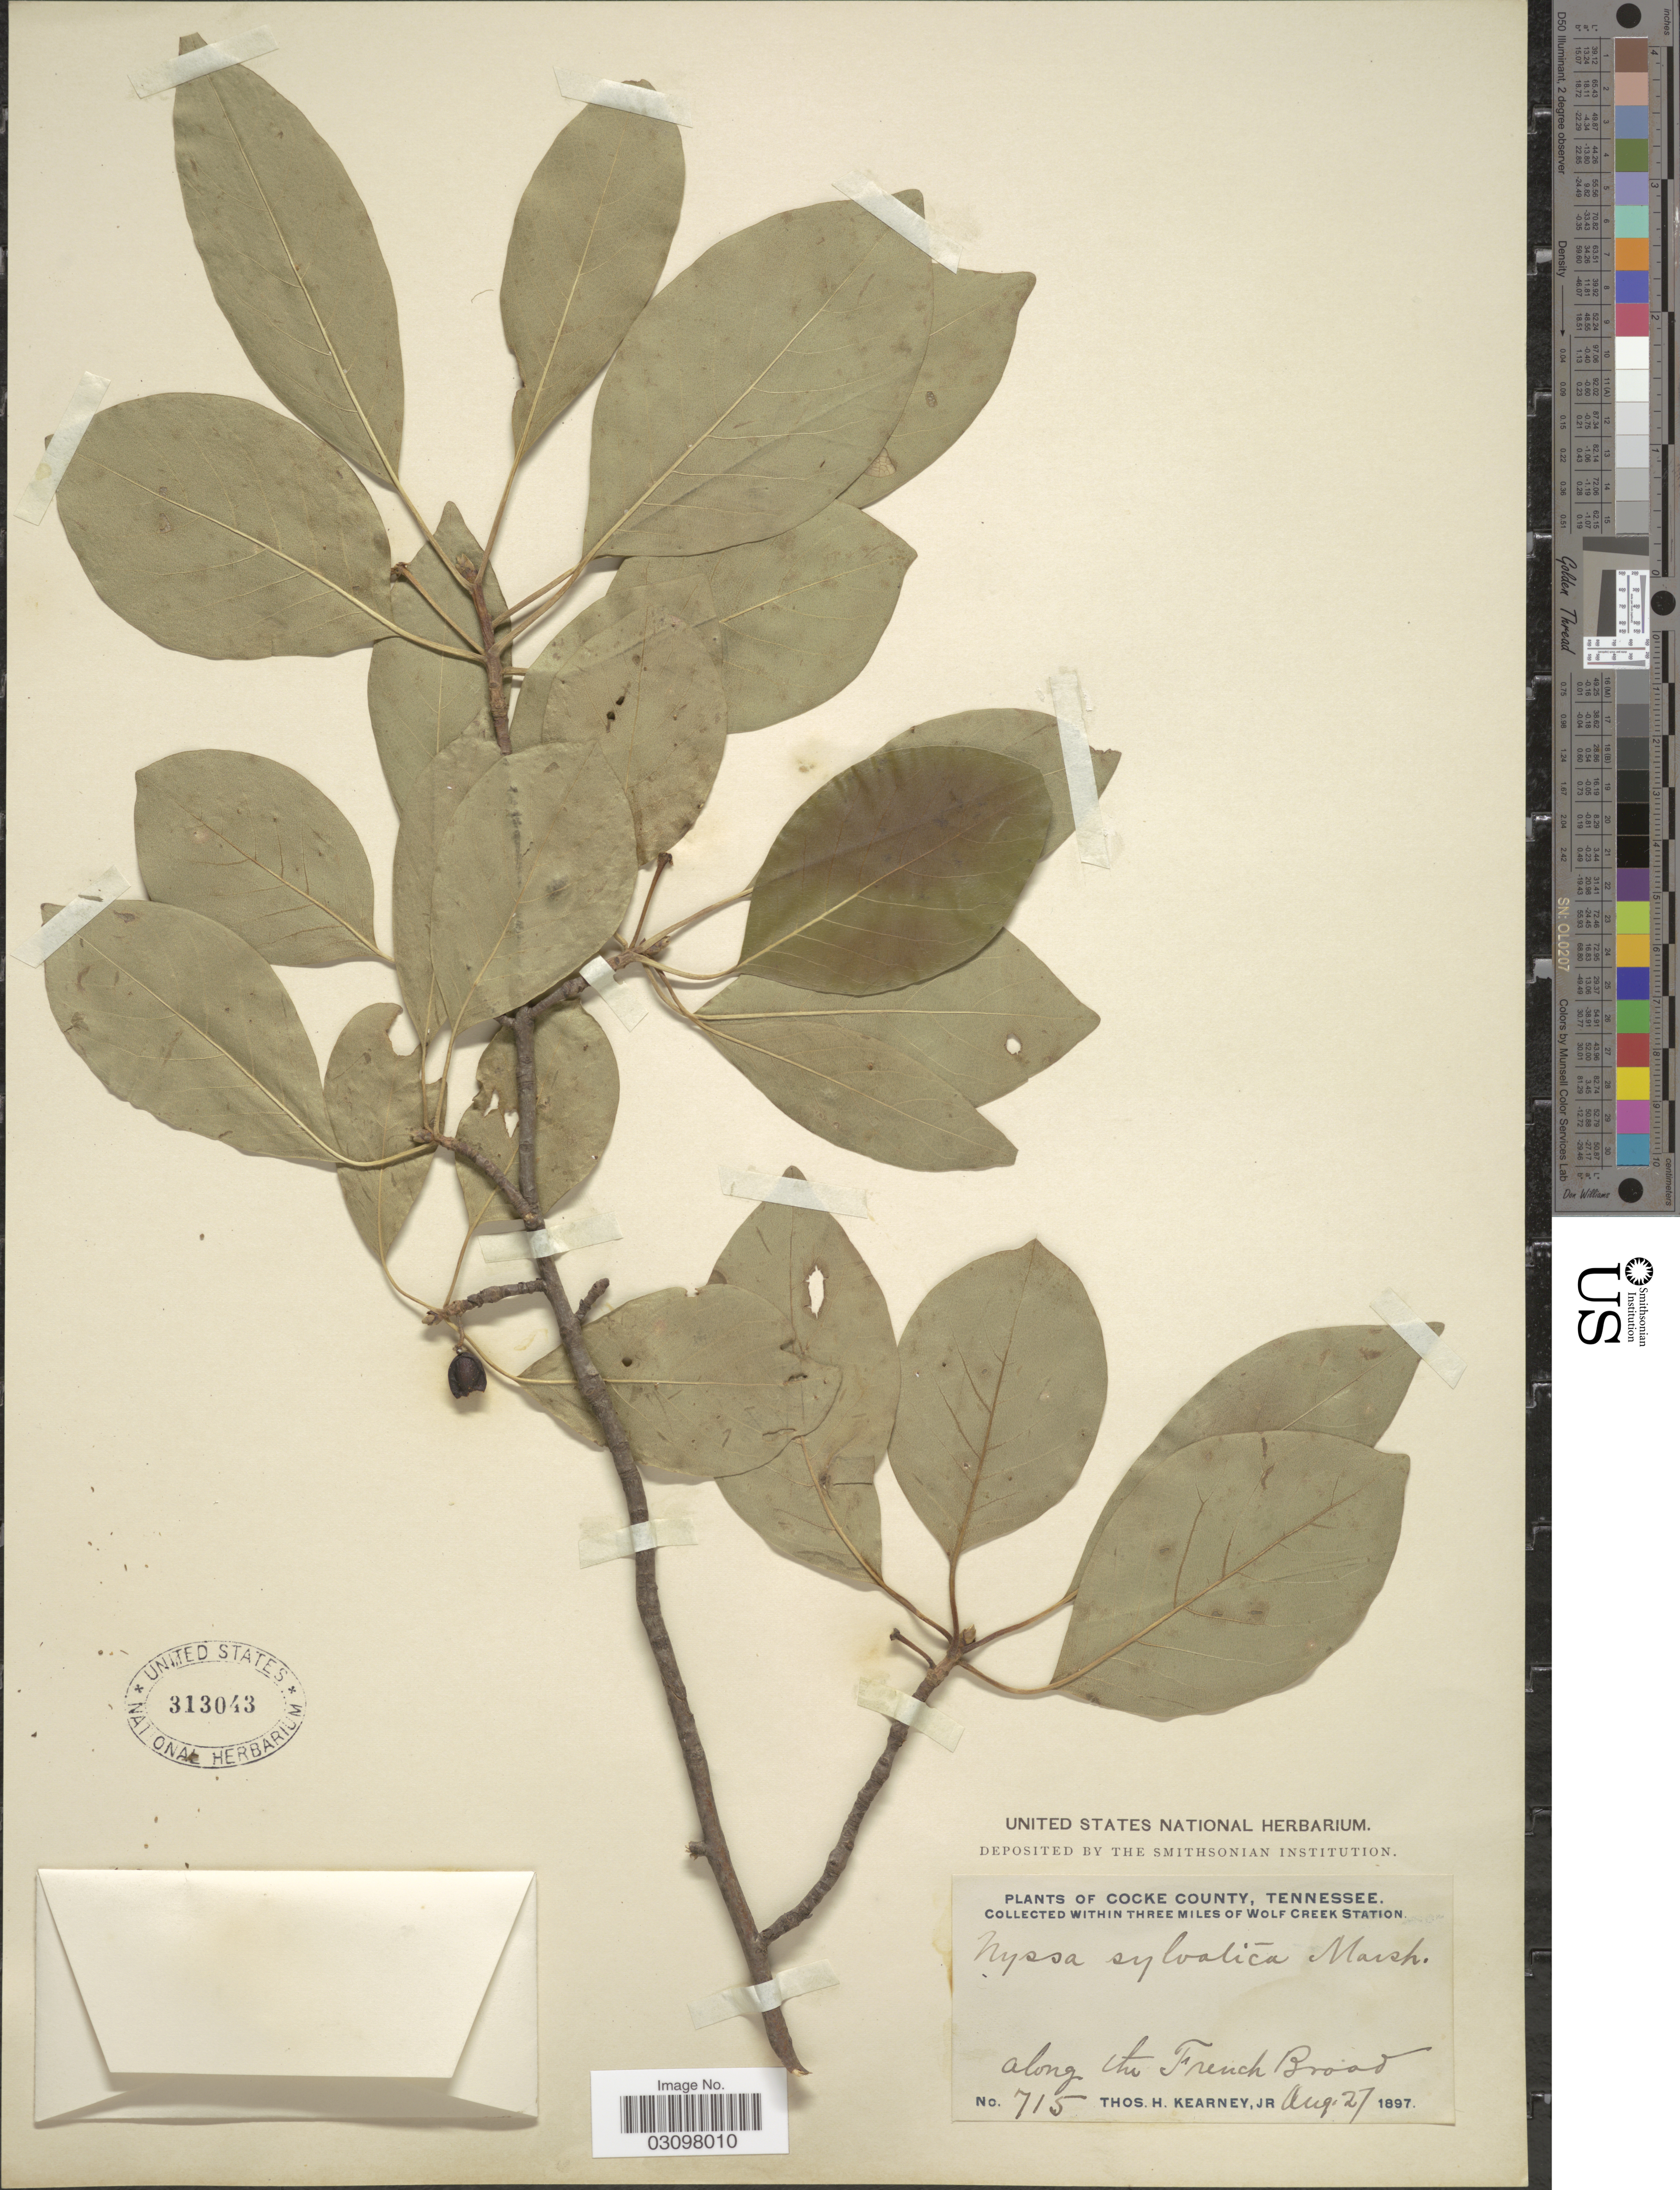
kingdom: Plantae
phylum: Tracheophyta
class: Magnoliopsida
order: Cornales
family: Nyssaceae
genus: Nyssa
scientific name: Nyssa sylvatica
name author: Marshall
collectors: T. H. Kearney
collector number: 715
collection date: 1897-08-27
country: United States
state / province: Tennessee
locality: Cocke County. Within three miles of Wolf Creek Station. Along the French Broad.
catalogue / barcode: US 313043